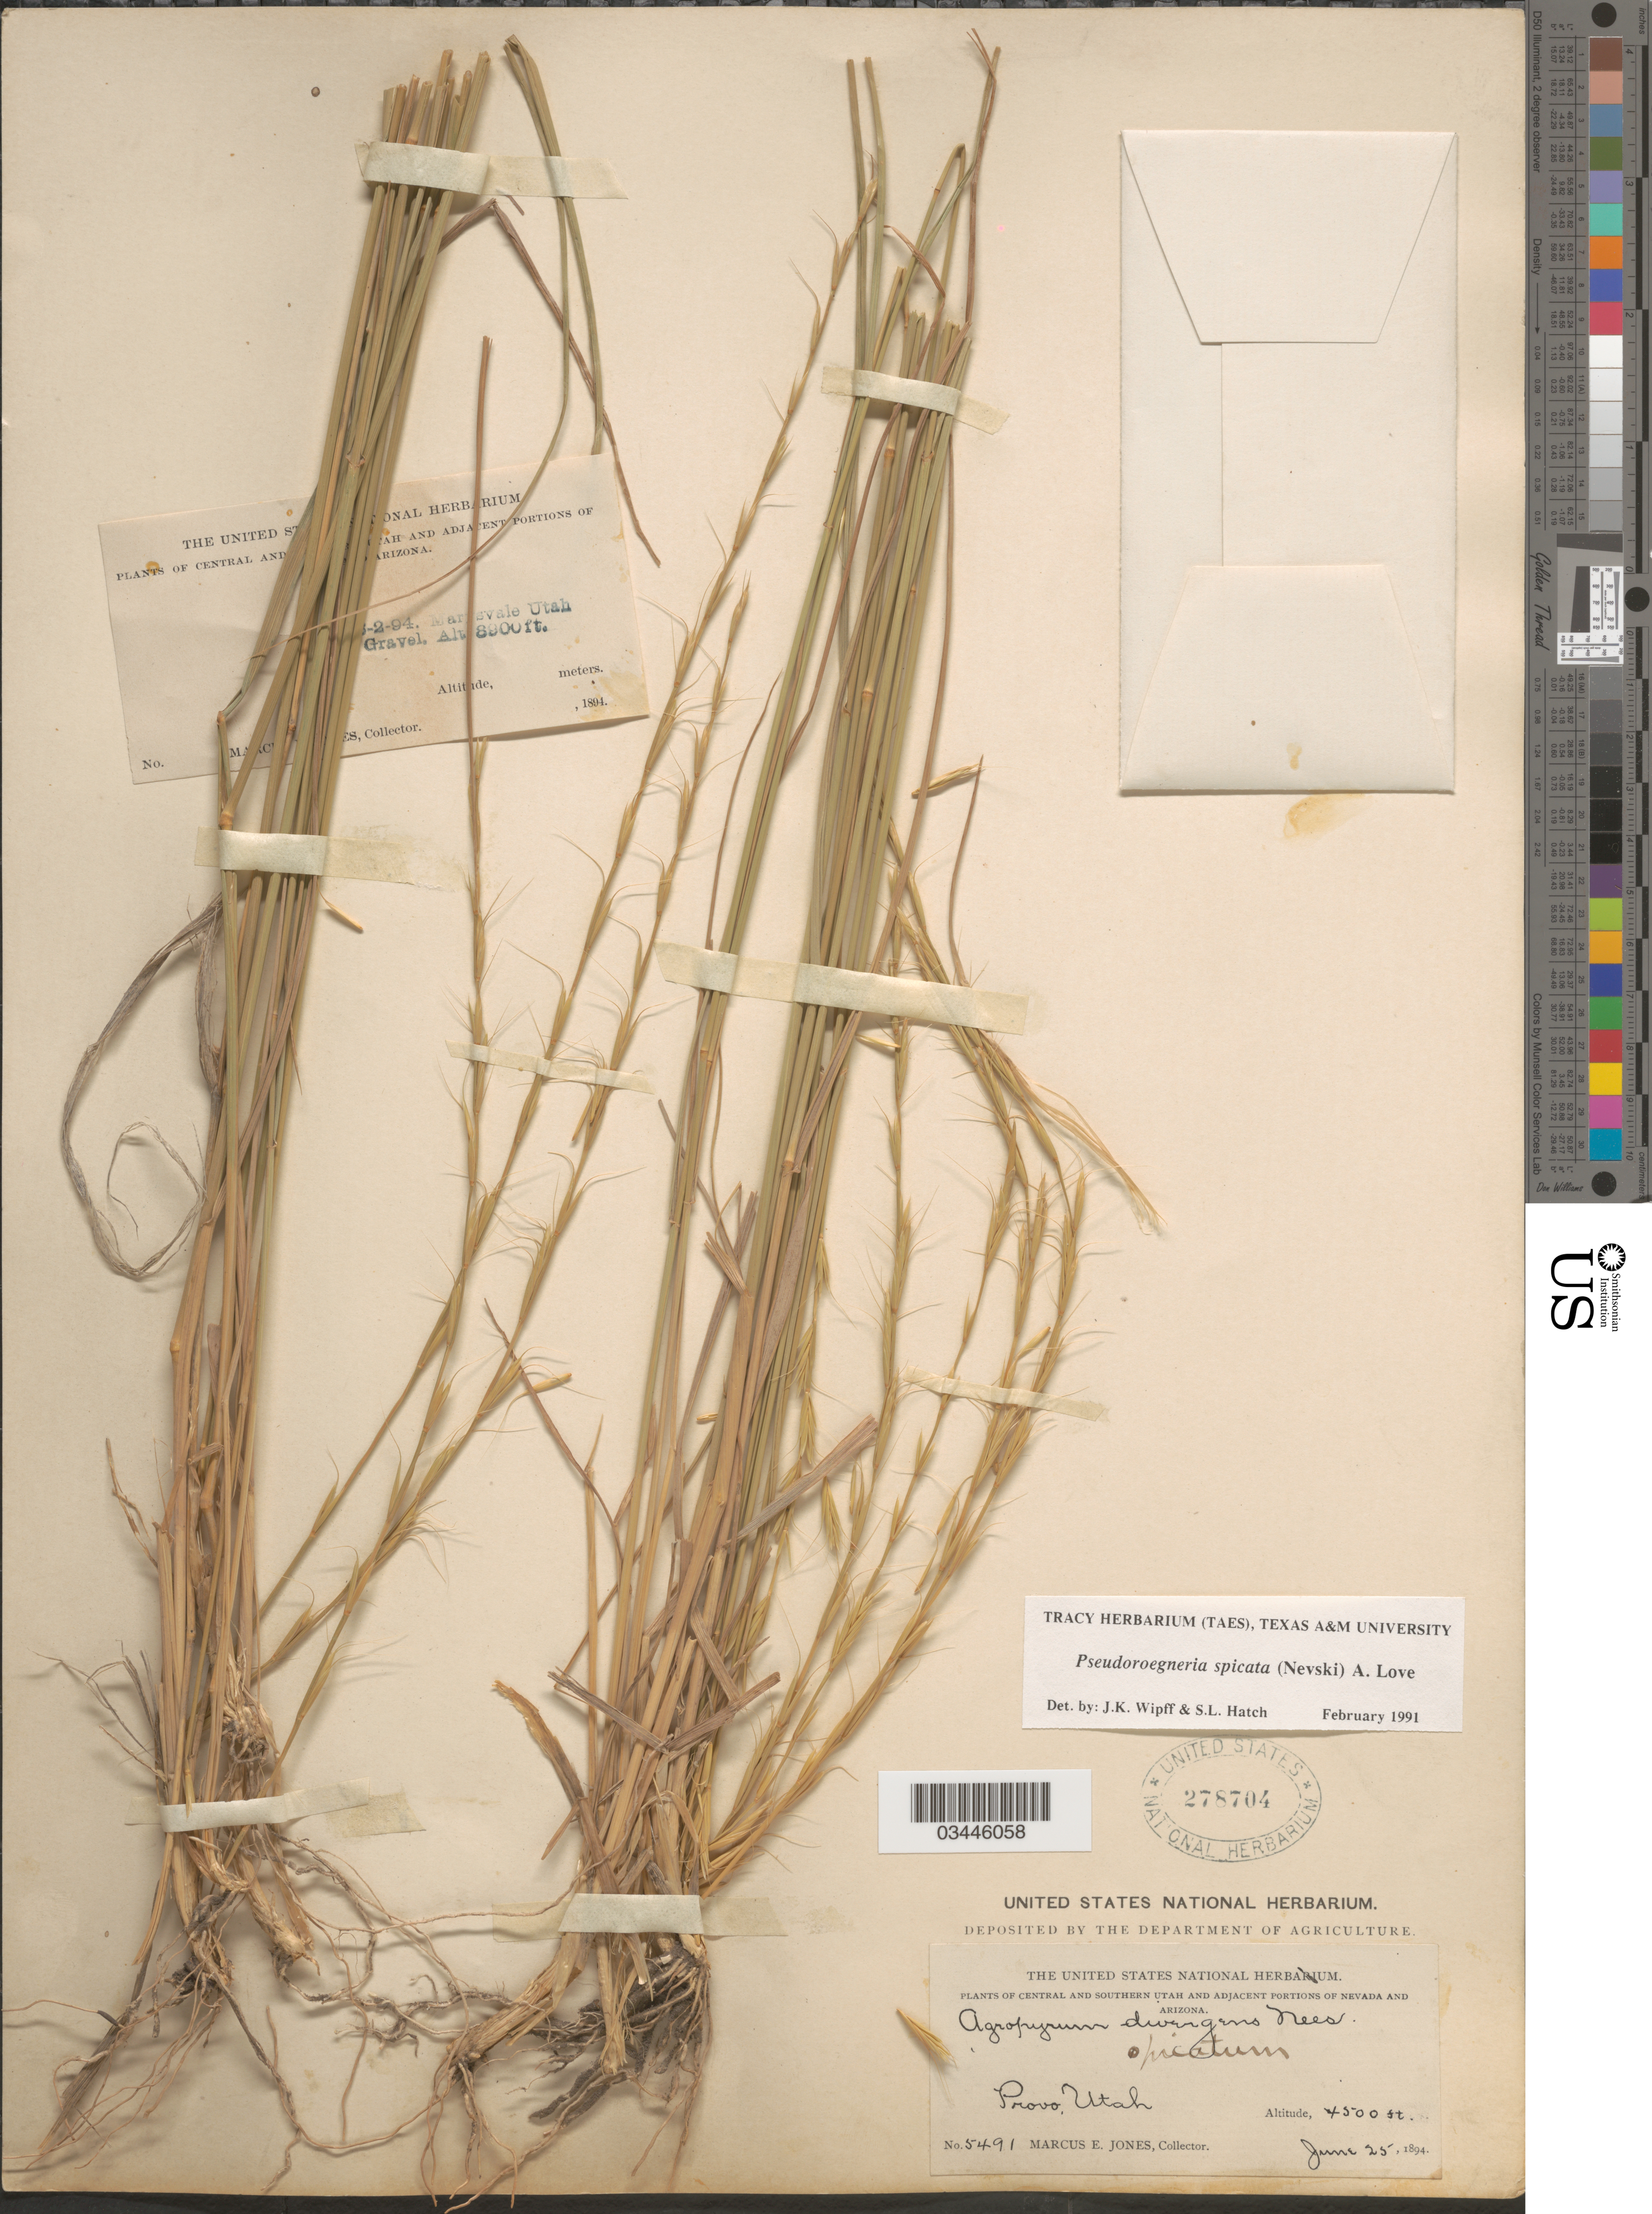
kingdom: Plantae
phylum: Tracheophyta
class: Liliopsida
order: Poales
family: Poaceae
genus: Pseudoroegneria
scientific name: Pseudoroegneria spicata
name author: (Pursh) Á. Löve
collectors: M. E. Jones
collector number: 5491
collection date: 1894-06-25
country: United States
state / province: Utah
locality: Central and Southern Utah. Provo.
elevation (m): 1372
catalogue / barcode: US 278704